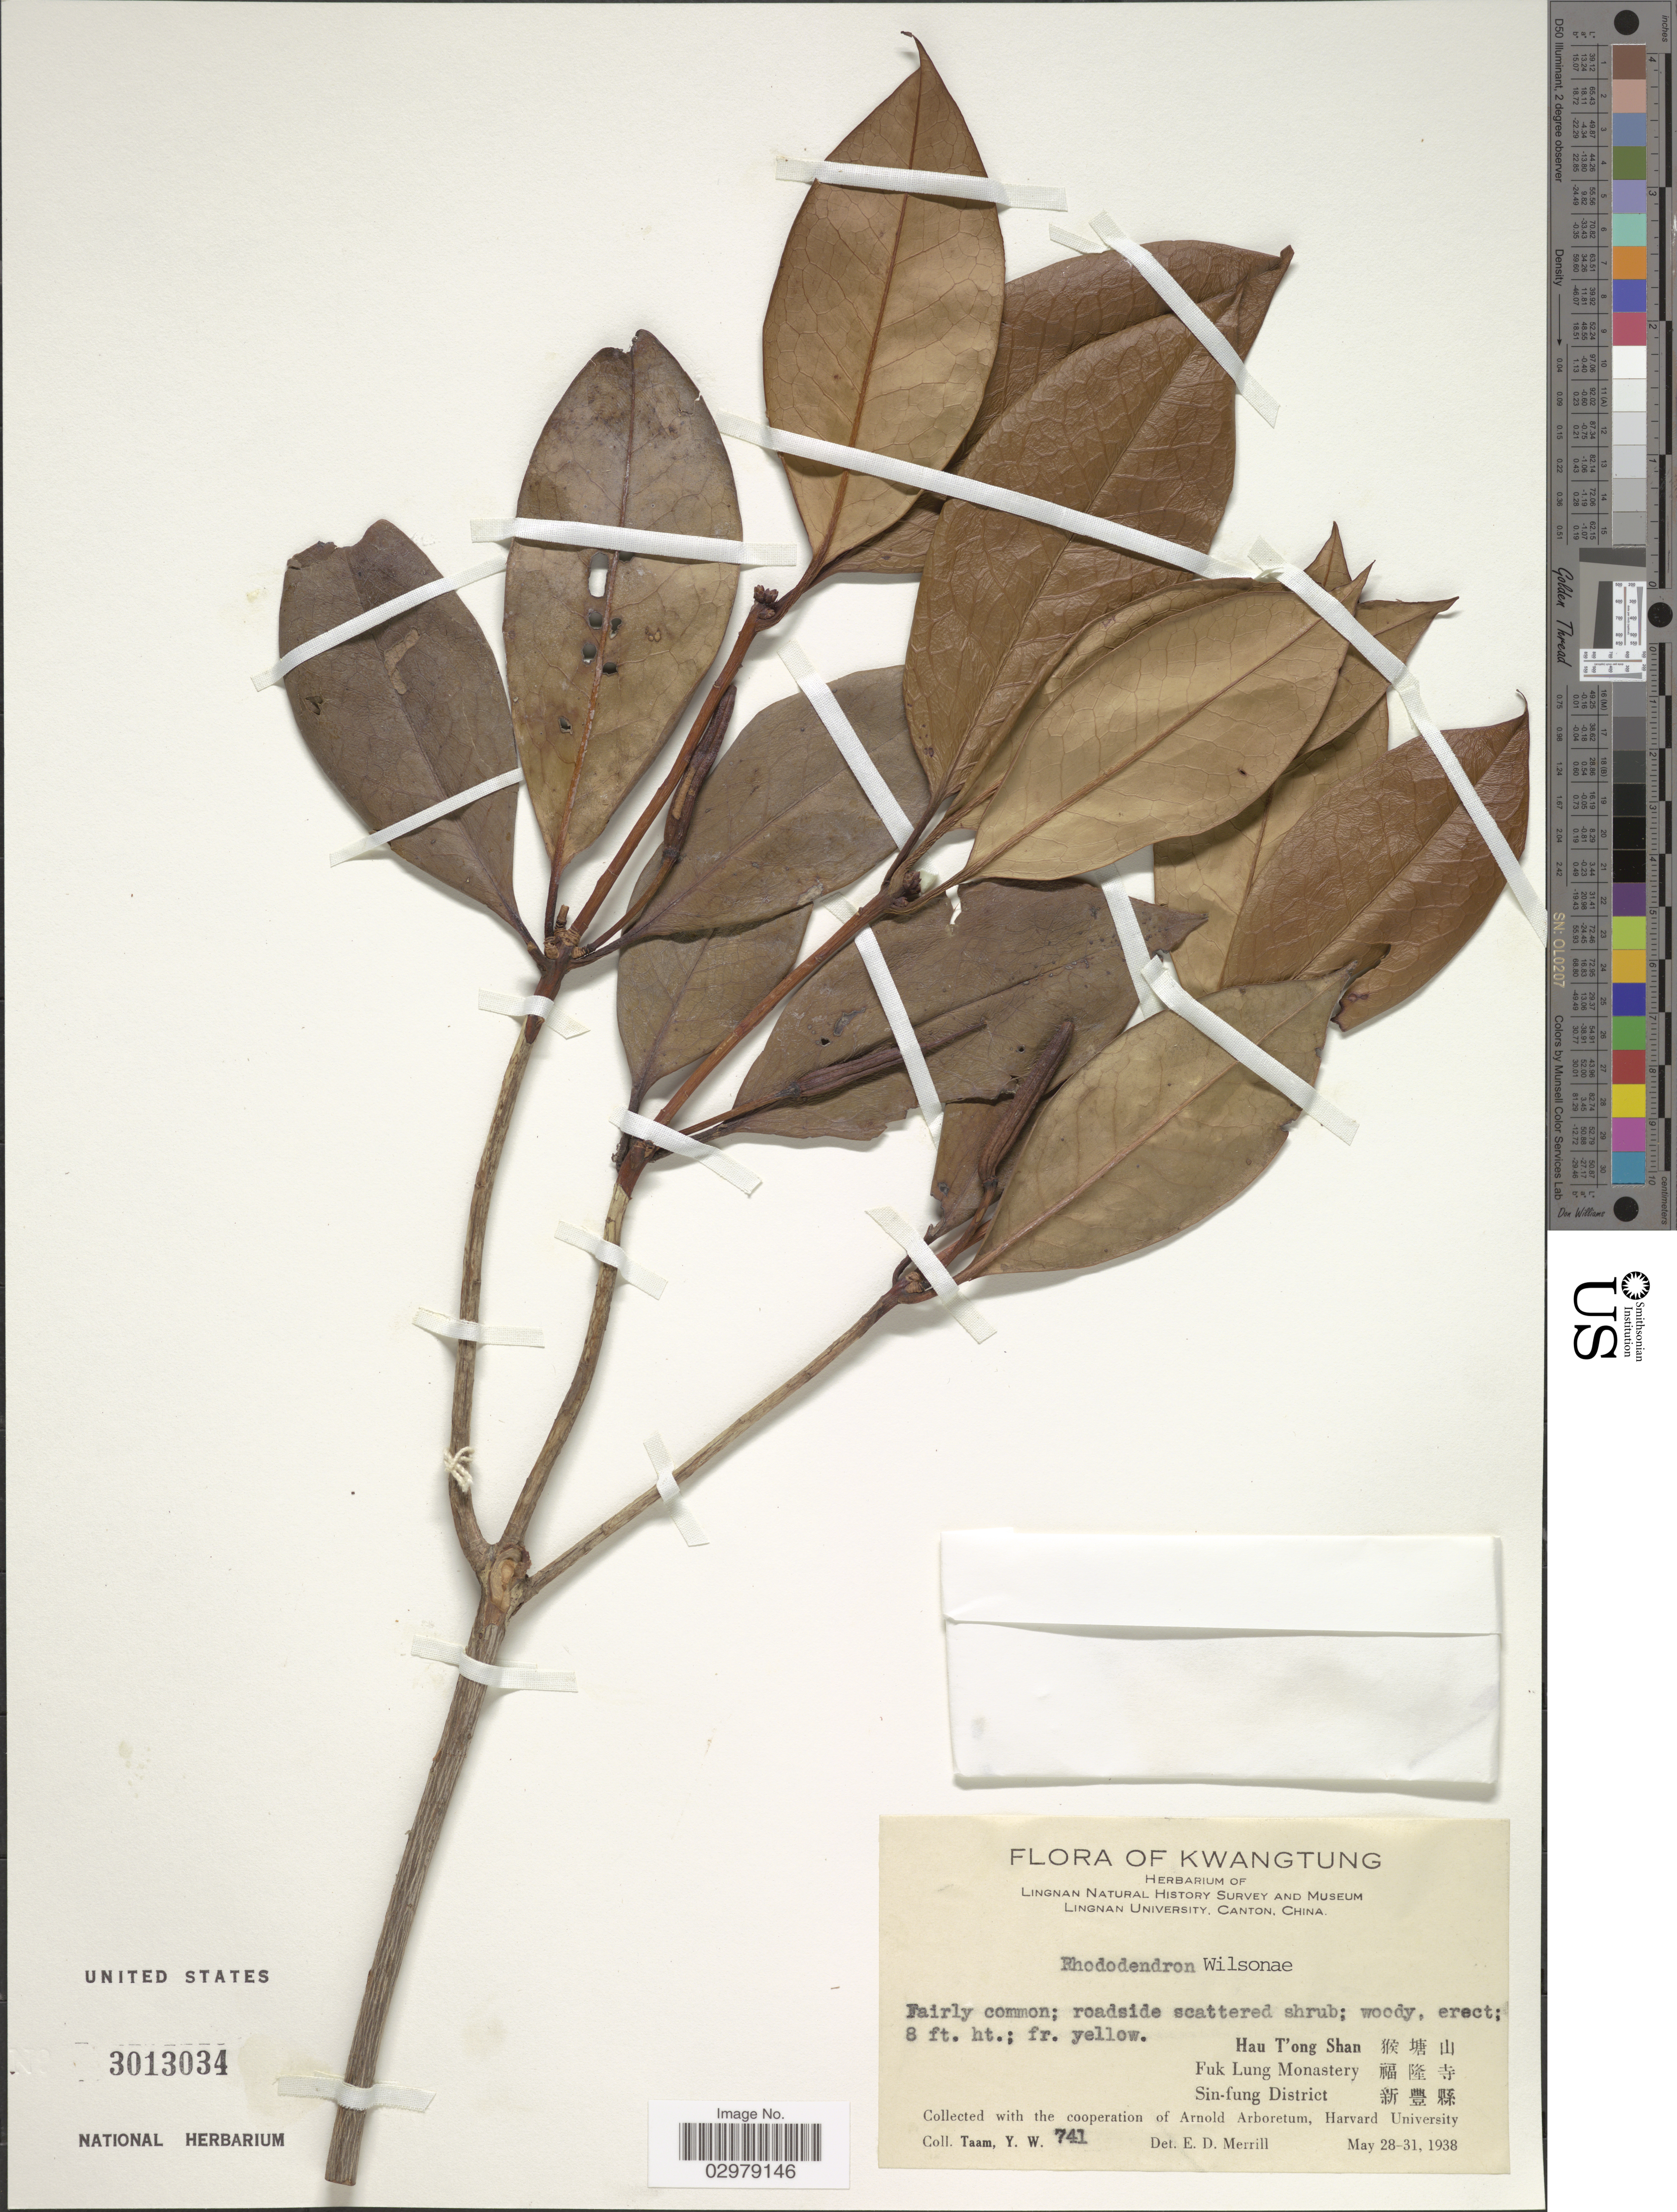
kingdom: Plantae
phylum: Tracheophyta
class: Magnoliopsida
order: Ericales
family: Ericaceae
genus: Rhododendron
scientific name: Rhododendron wilsoniae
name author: Hemsl. & E.H. Wilson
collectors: Y. W. Taam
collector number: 741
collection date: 1938-05-28/1938-05-31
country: China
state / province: Guangdong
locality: Kwangtung. Hua T'ong Shan, Fuk Lung Monastery, Sin-fung District.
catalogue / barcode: US 3013034